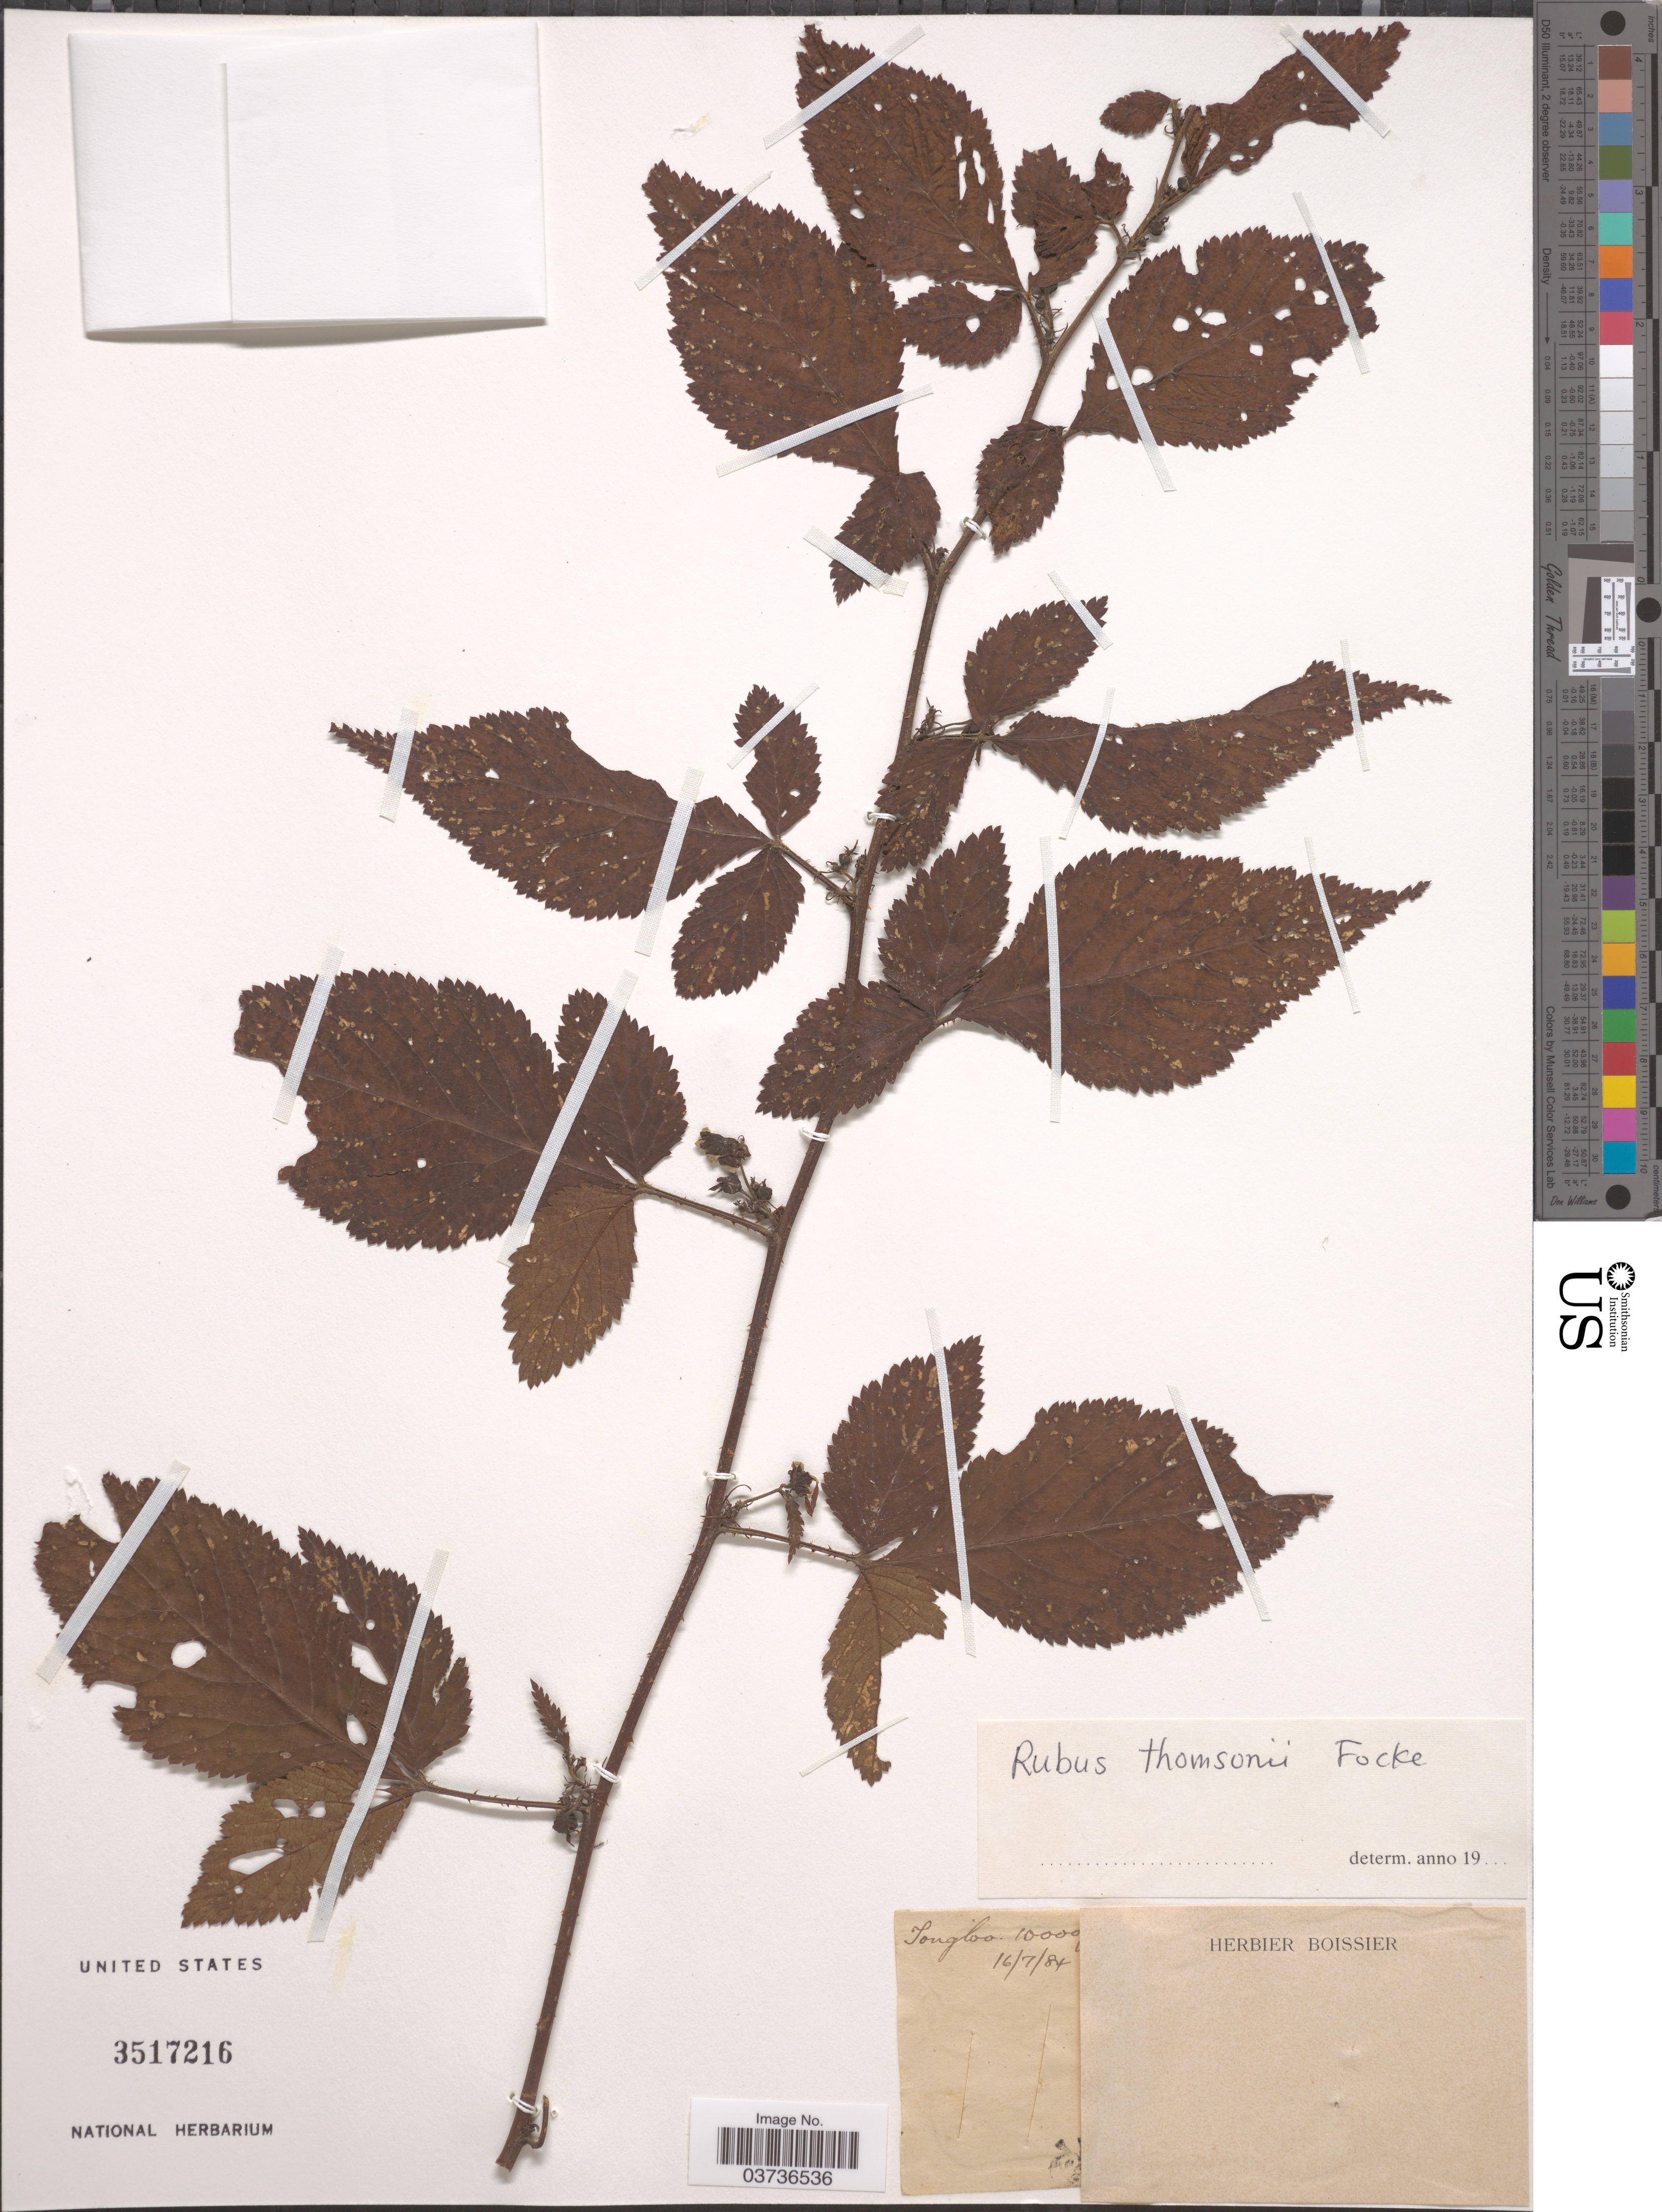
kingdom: Plantae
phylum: Tracheophyta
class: Magnoliopsida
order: Rosales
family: Rosaceae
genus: Rubus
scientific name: Rubus thomsonii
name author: Focke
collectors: ex herb. E. Boissier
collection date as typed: Transcribed d/m/y: 16/7/84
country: India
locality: Tongloo.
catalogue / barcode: US 3517216